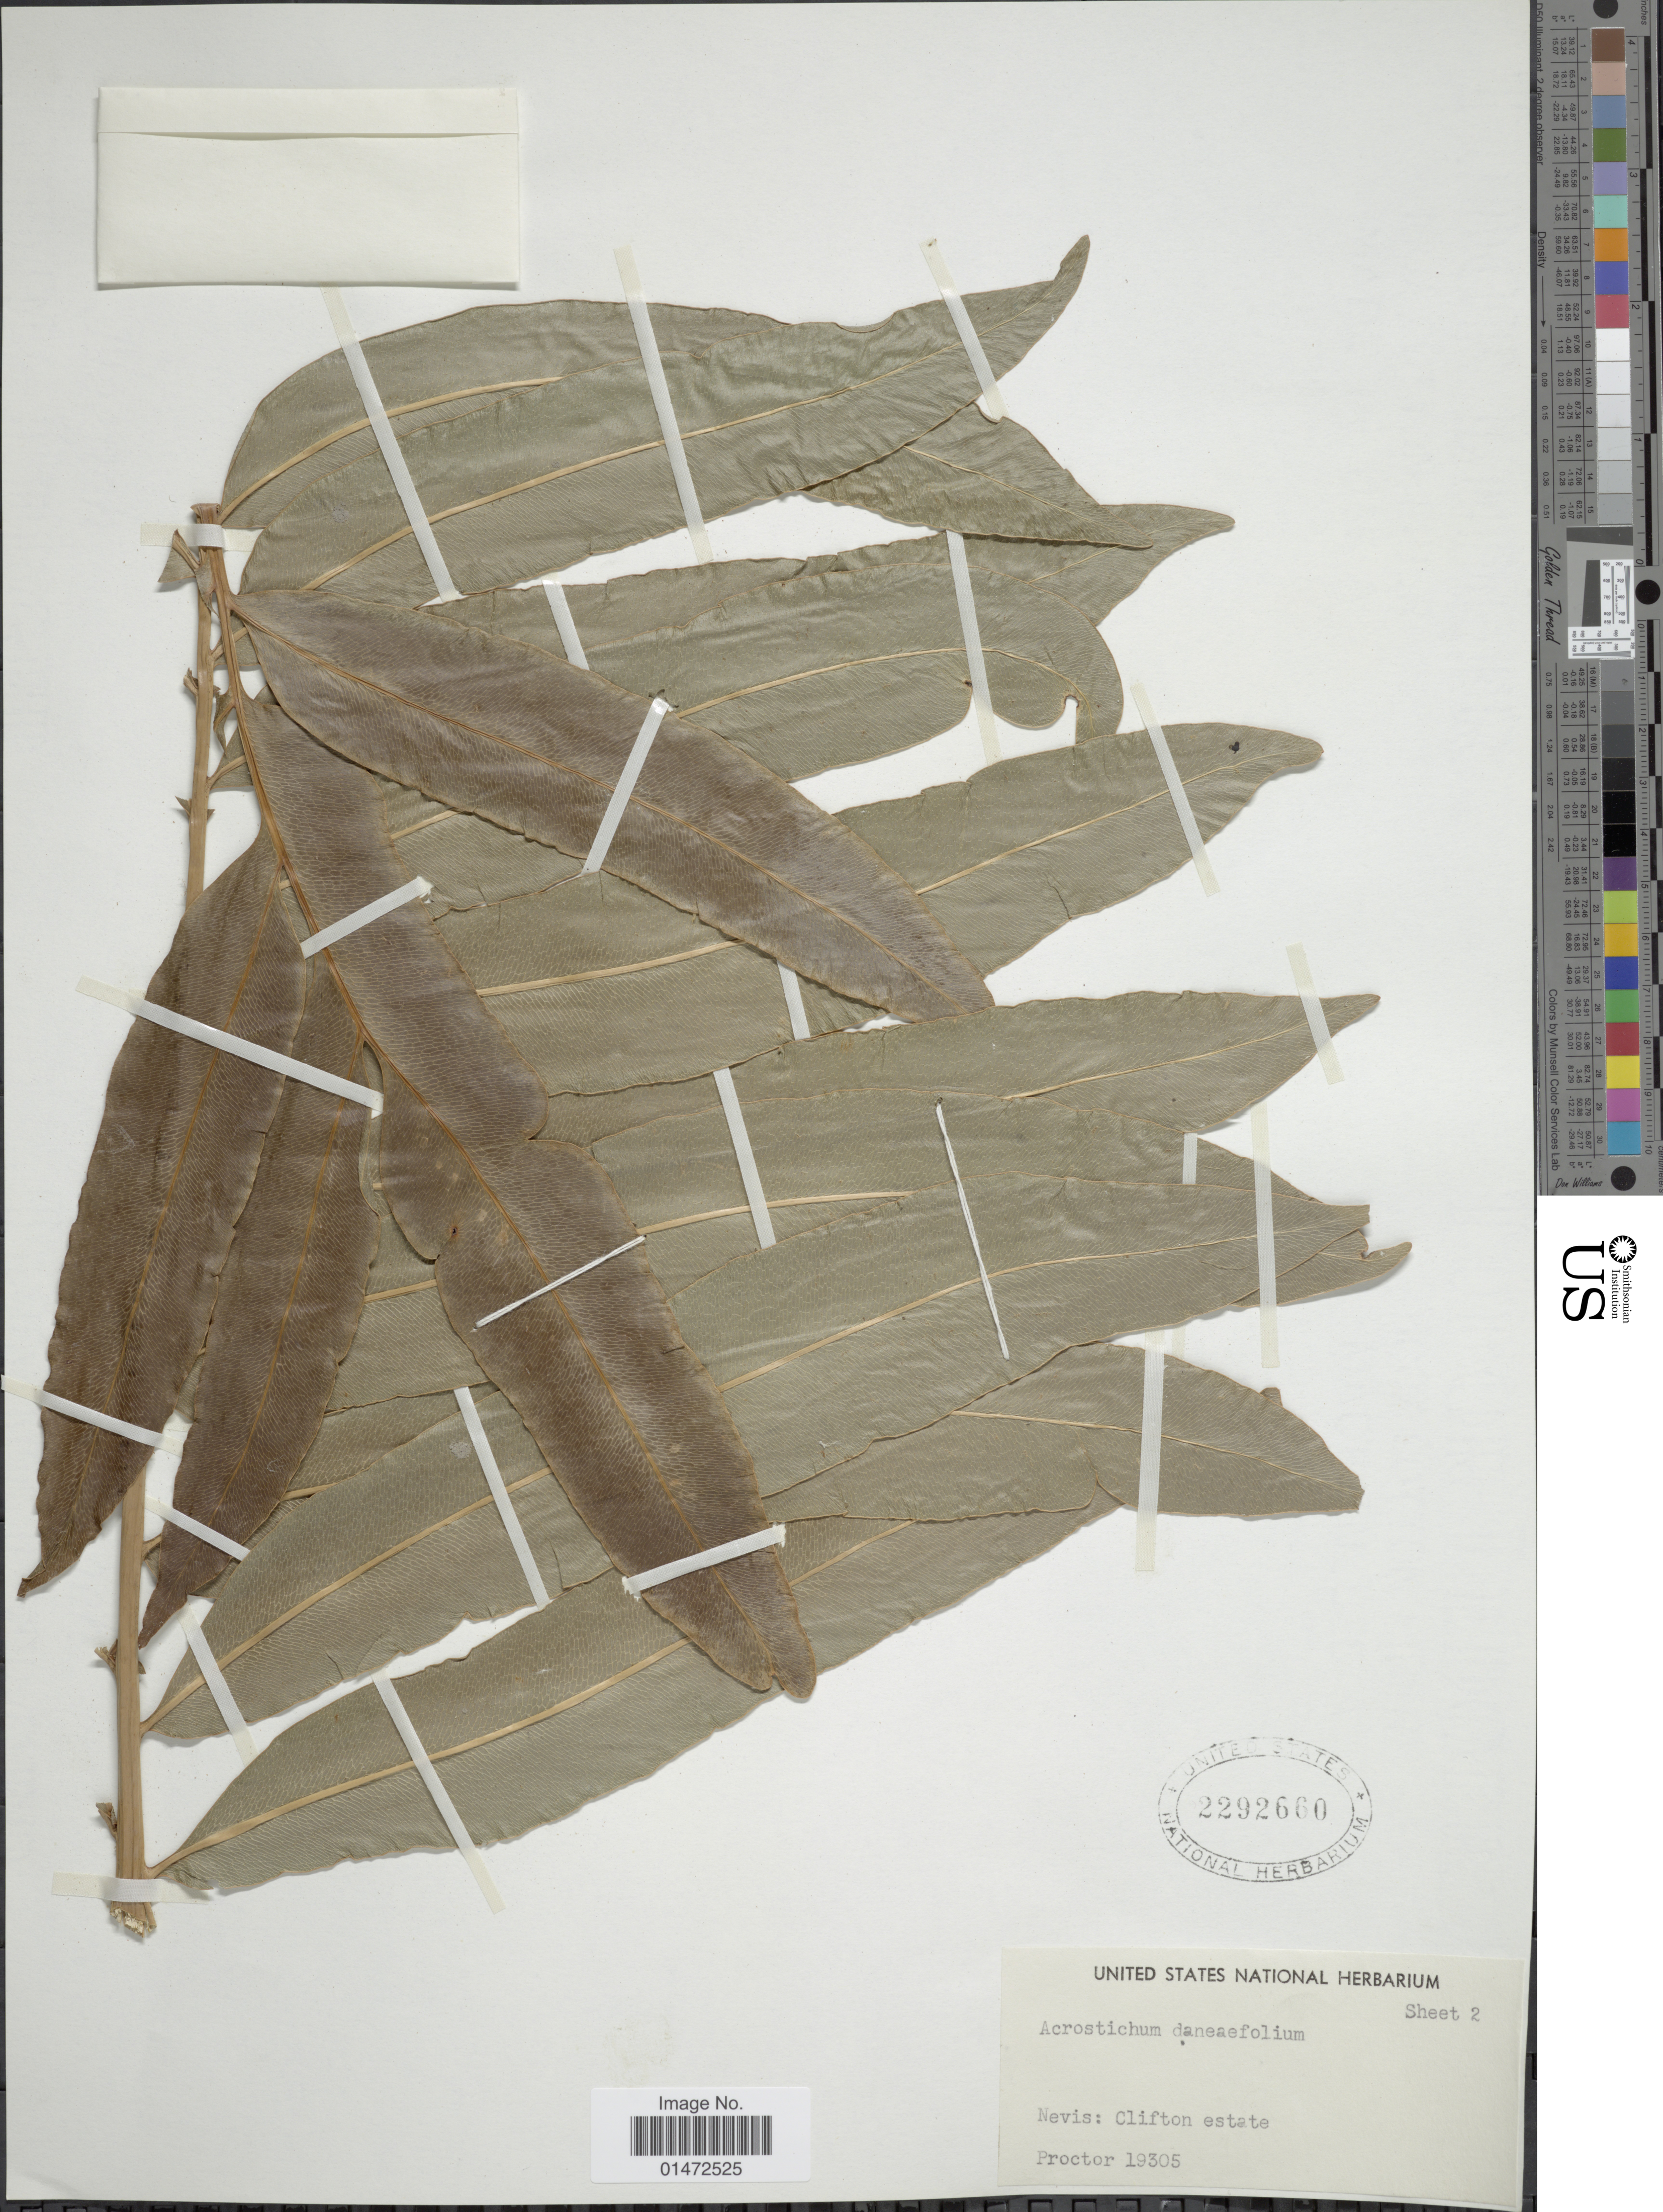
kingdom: Plantae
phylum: Tracheophyta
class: Polypodiopsida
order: Polypodiales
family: Pteridaceae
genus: Acrostichum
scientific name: Acrostichum danaeifolium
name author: Langsd. & Fisch.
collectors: -- Proctor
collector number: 19305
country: St. Christopher-Nevis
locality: Nevis: Clifton estate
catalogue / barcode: US 2292660